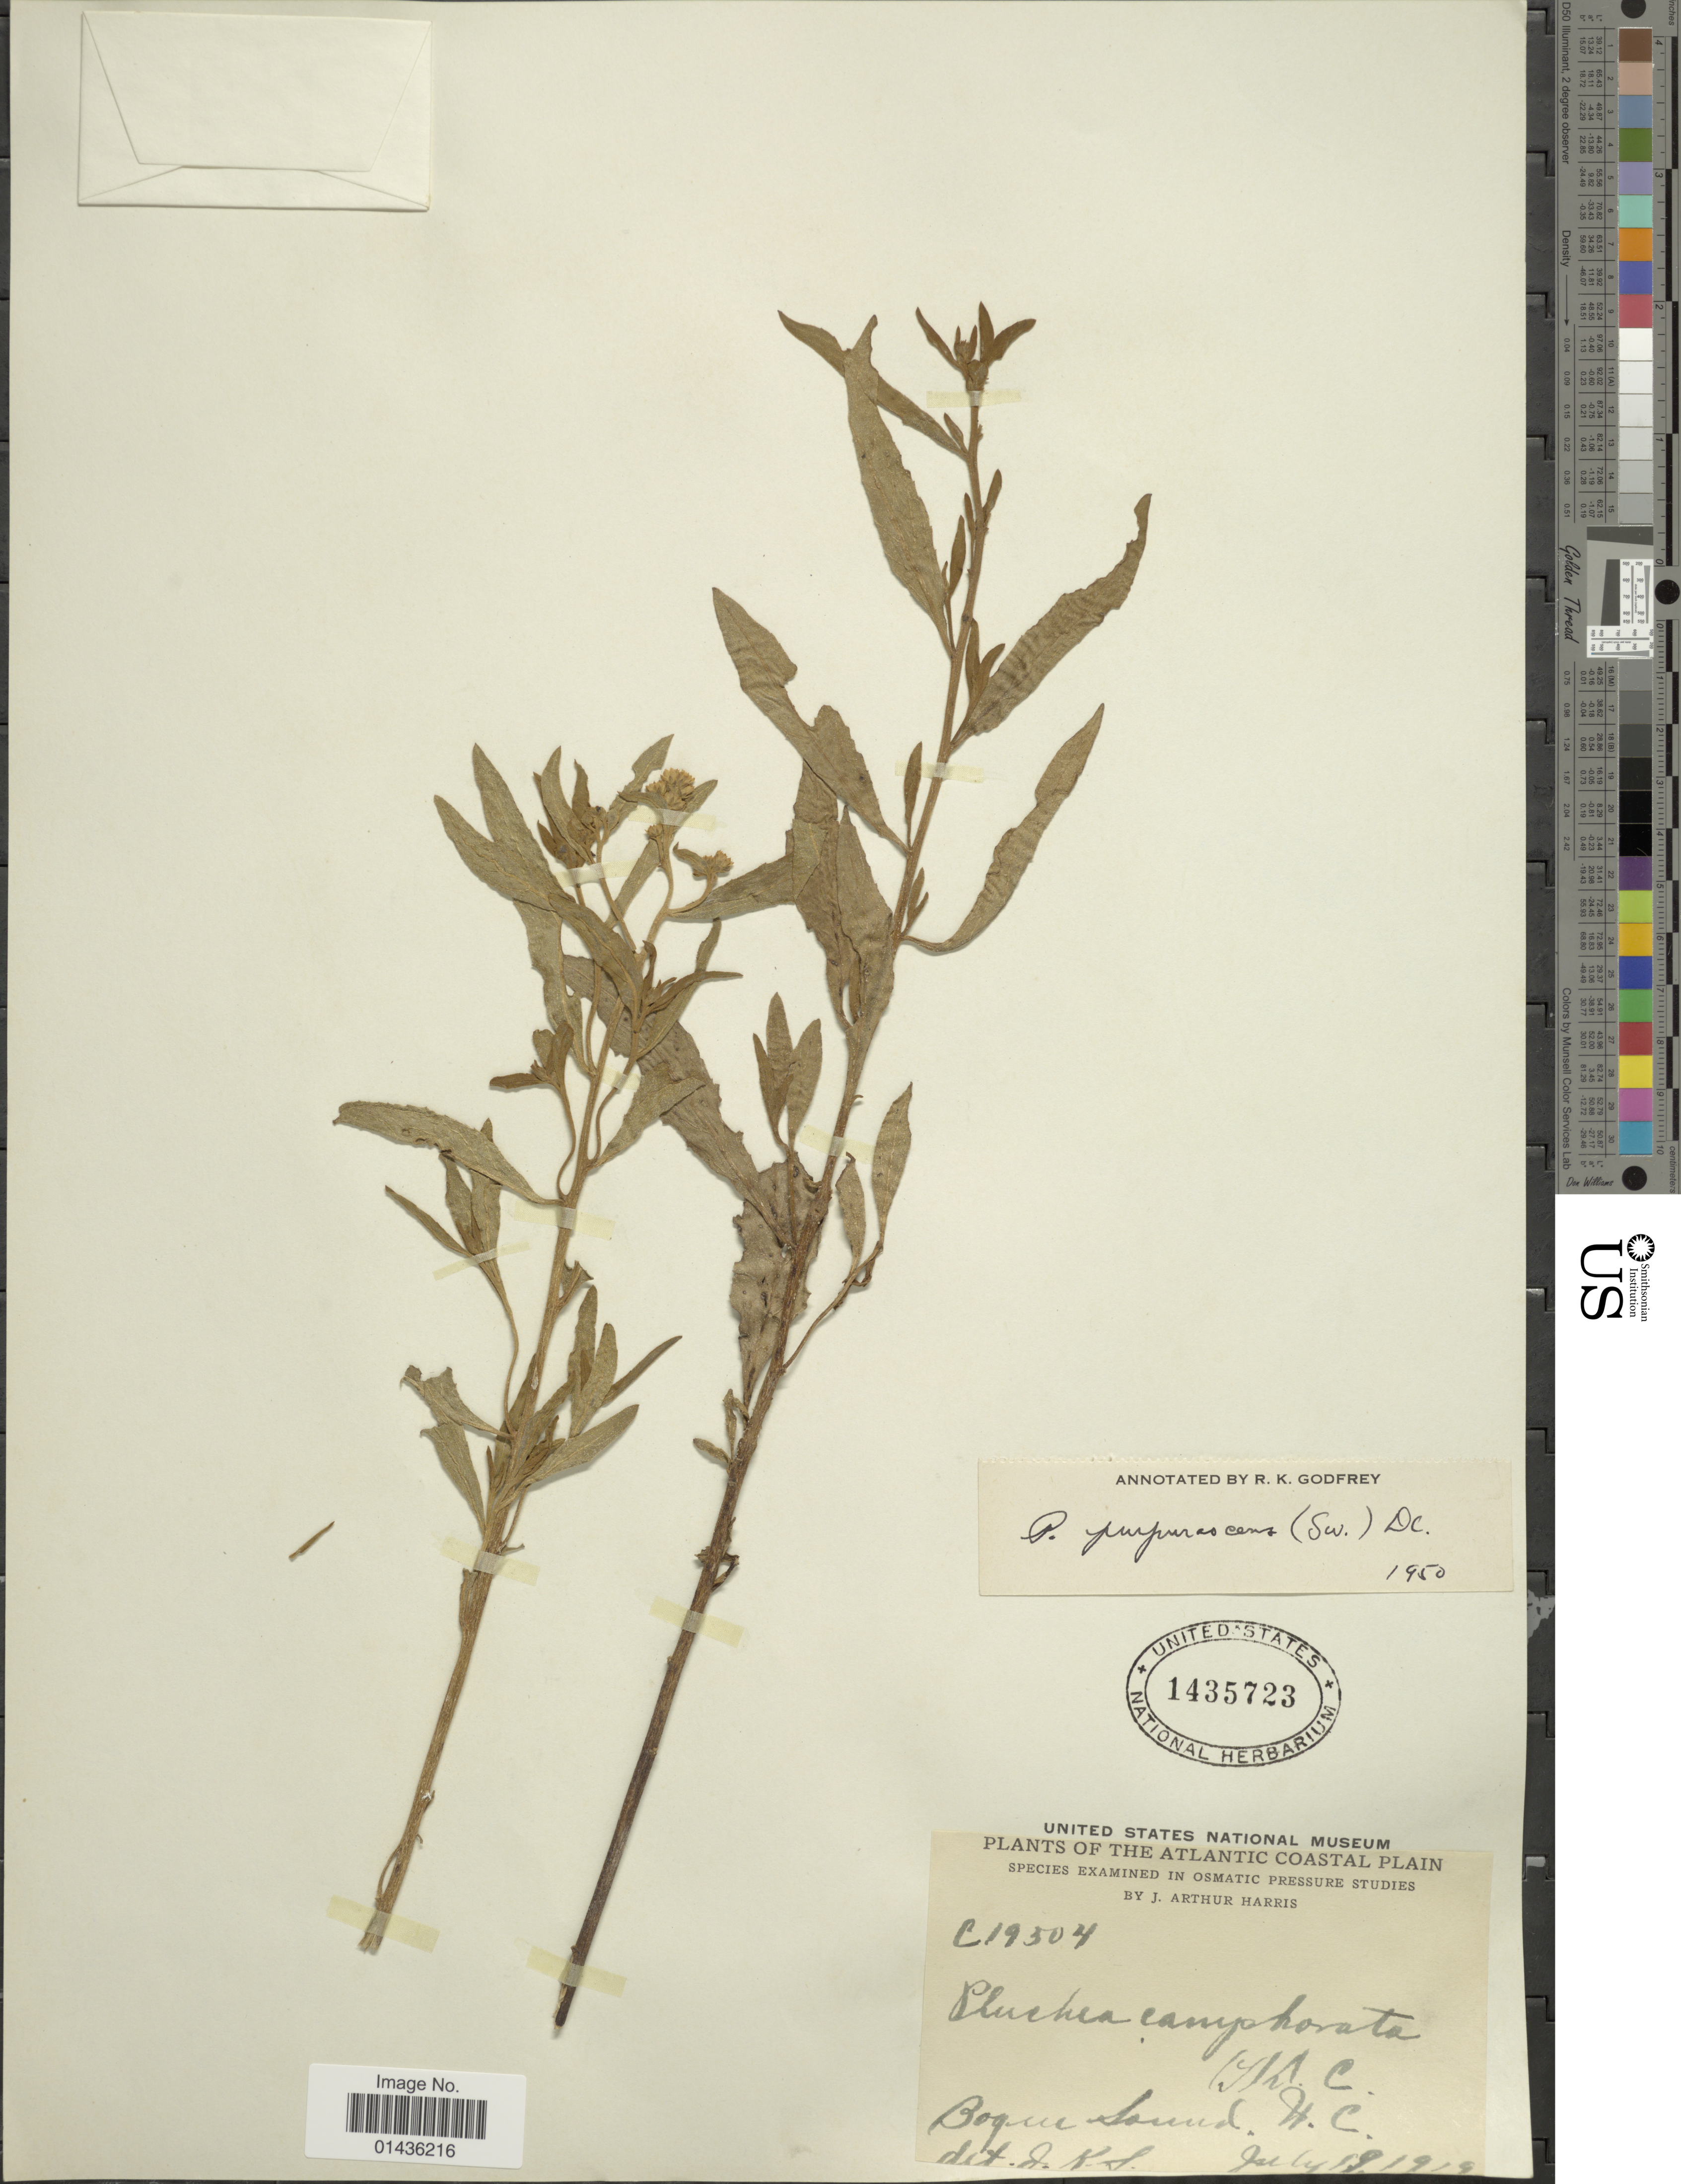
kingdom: Plantae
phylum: Tracheophyta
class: Magnoliopsida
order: Asterales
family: Asteraceae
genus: Pluchea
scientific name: Pluchea odorata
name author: (L.) Cass.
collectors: J. A. Harris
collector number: C19504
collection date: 1919-07-19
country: United States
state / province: North Carolina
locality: The Atlantic Coastal Plain, Boque Sound, N. C.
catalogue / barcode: US 1435723